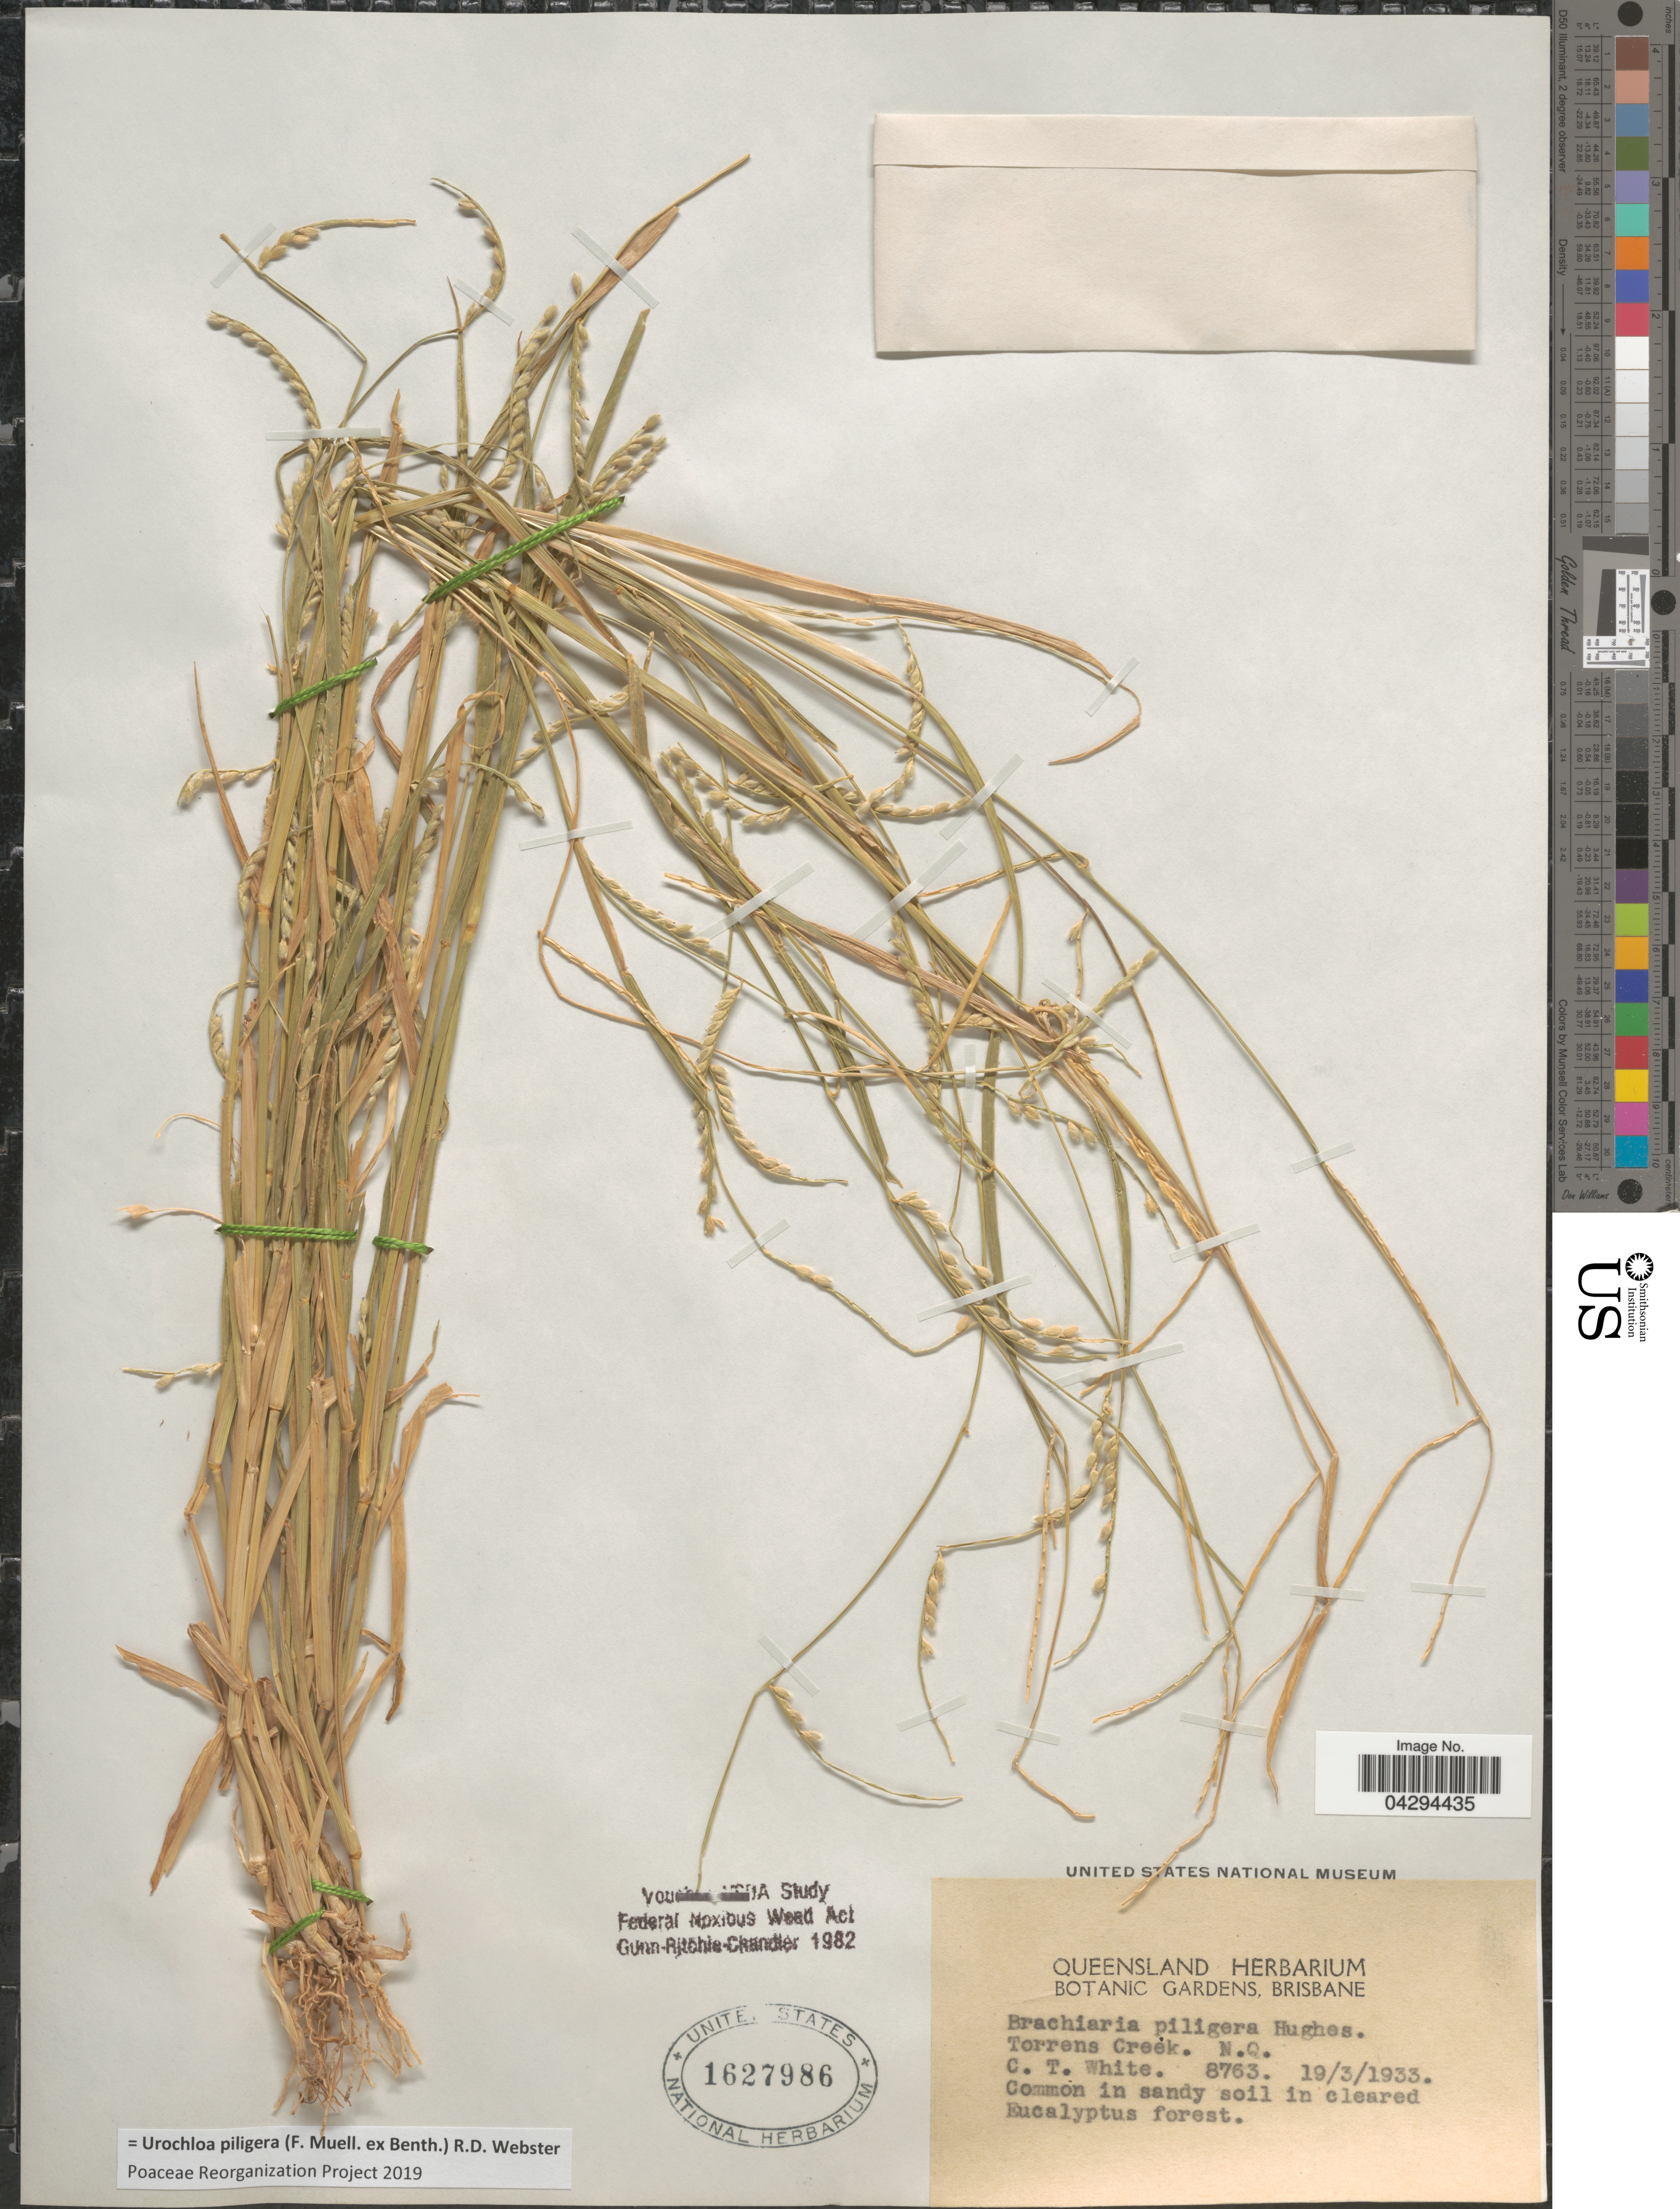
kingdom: Plantae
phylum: Tracheophyta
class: Liliopsida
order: Poales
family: Poaceae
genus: Urochloa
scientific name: Urochloa piligera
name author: (F. Muell. ex Benth.) R.D. Webster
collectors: C. T. White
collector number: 8763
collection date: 1933-03-19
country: Australia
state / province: Queensland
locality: Torrens Creek. N.Q.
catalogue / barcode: US 1627986